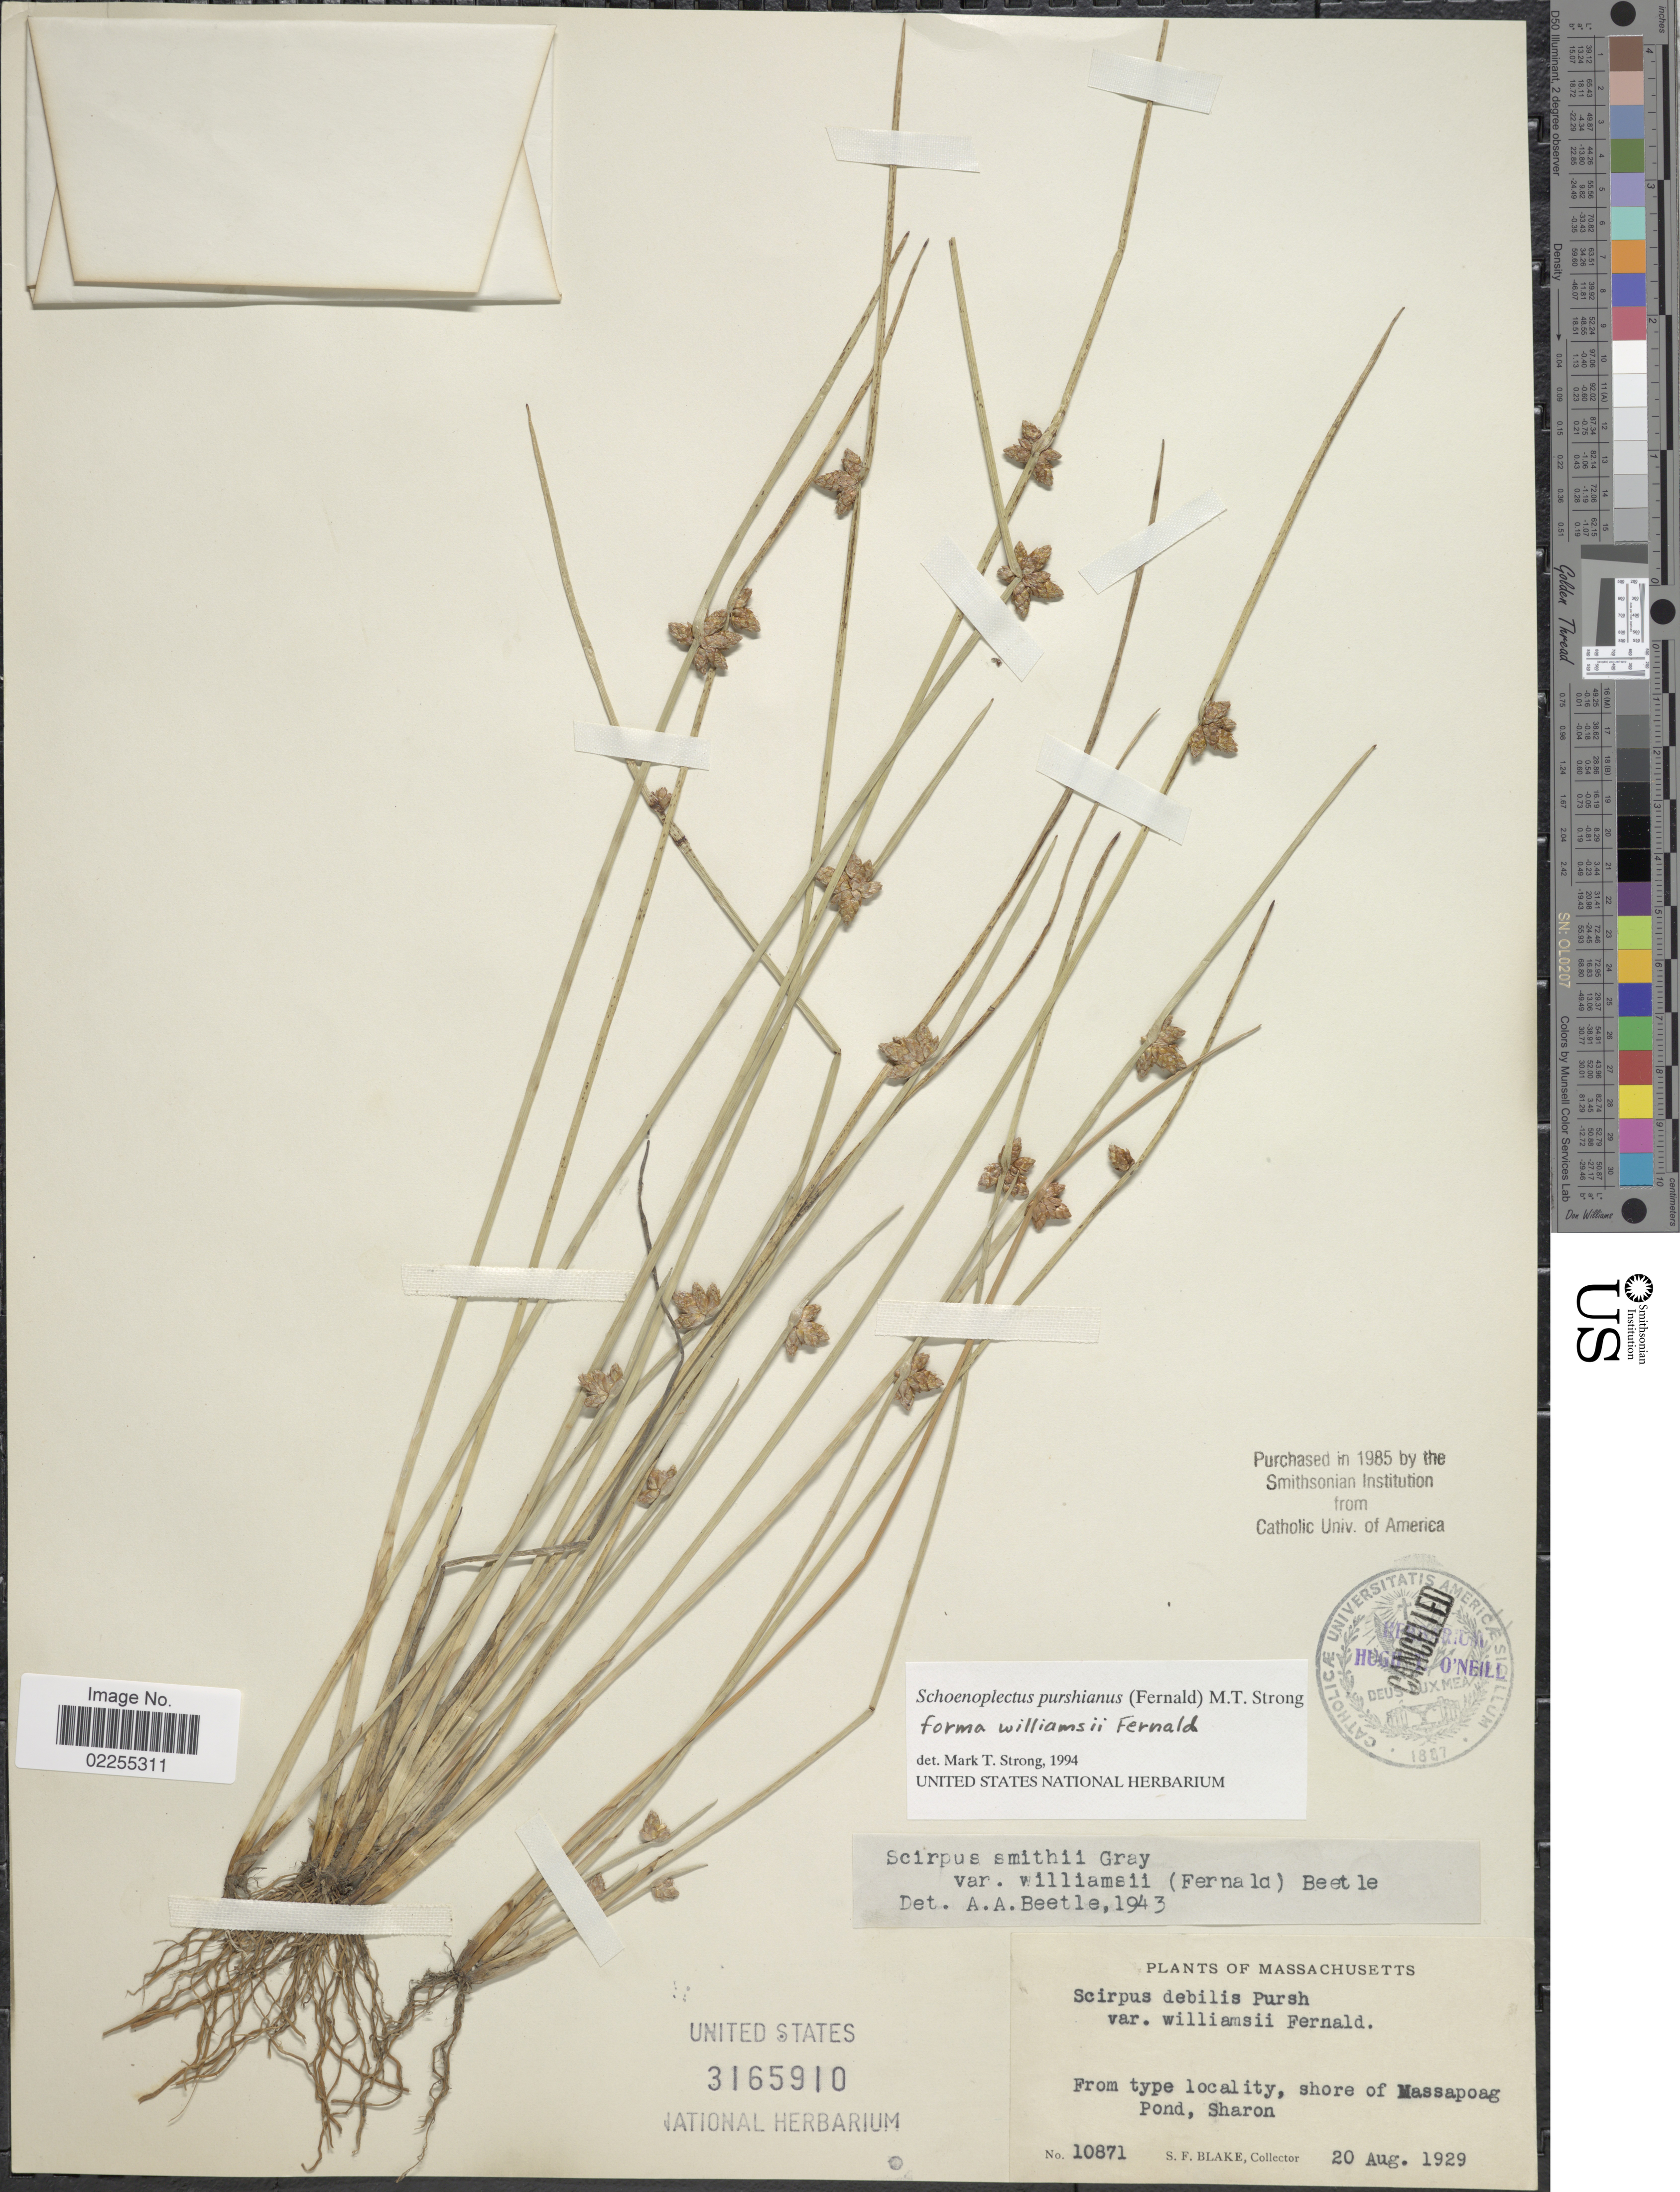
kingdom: Plantae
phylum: Tracheophyta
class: Liliopsida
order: Poales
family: Cyperaceae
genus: Schoenoplectus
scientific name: Schoenoplectus purshianus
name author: (Fernald) M.T. Strong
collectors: S. Blake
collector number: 10871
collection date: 1929-08-20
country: United States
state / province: Massachusetts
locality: Shore of Massapoag Pond, Sharon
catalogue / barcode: US 3165910